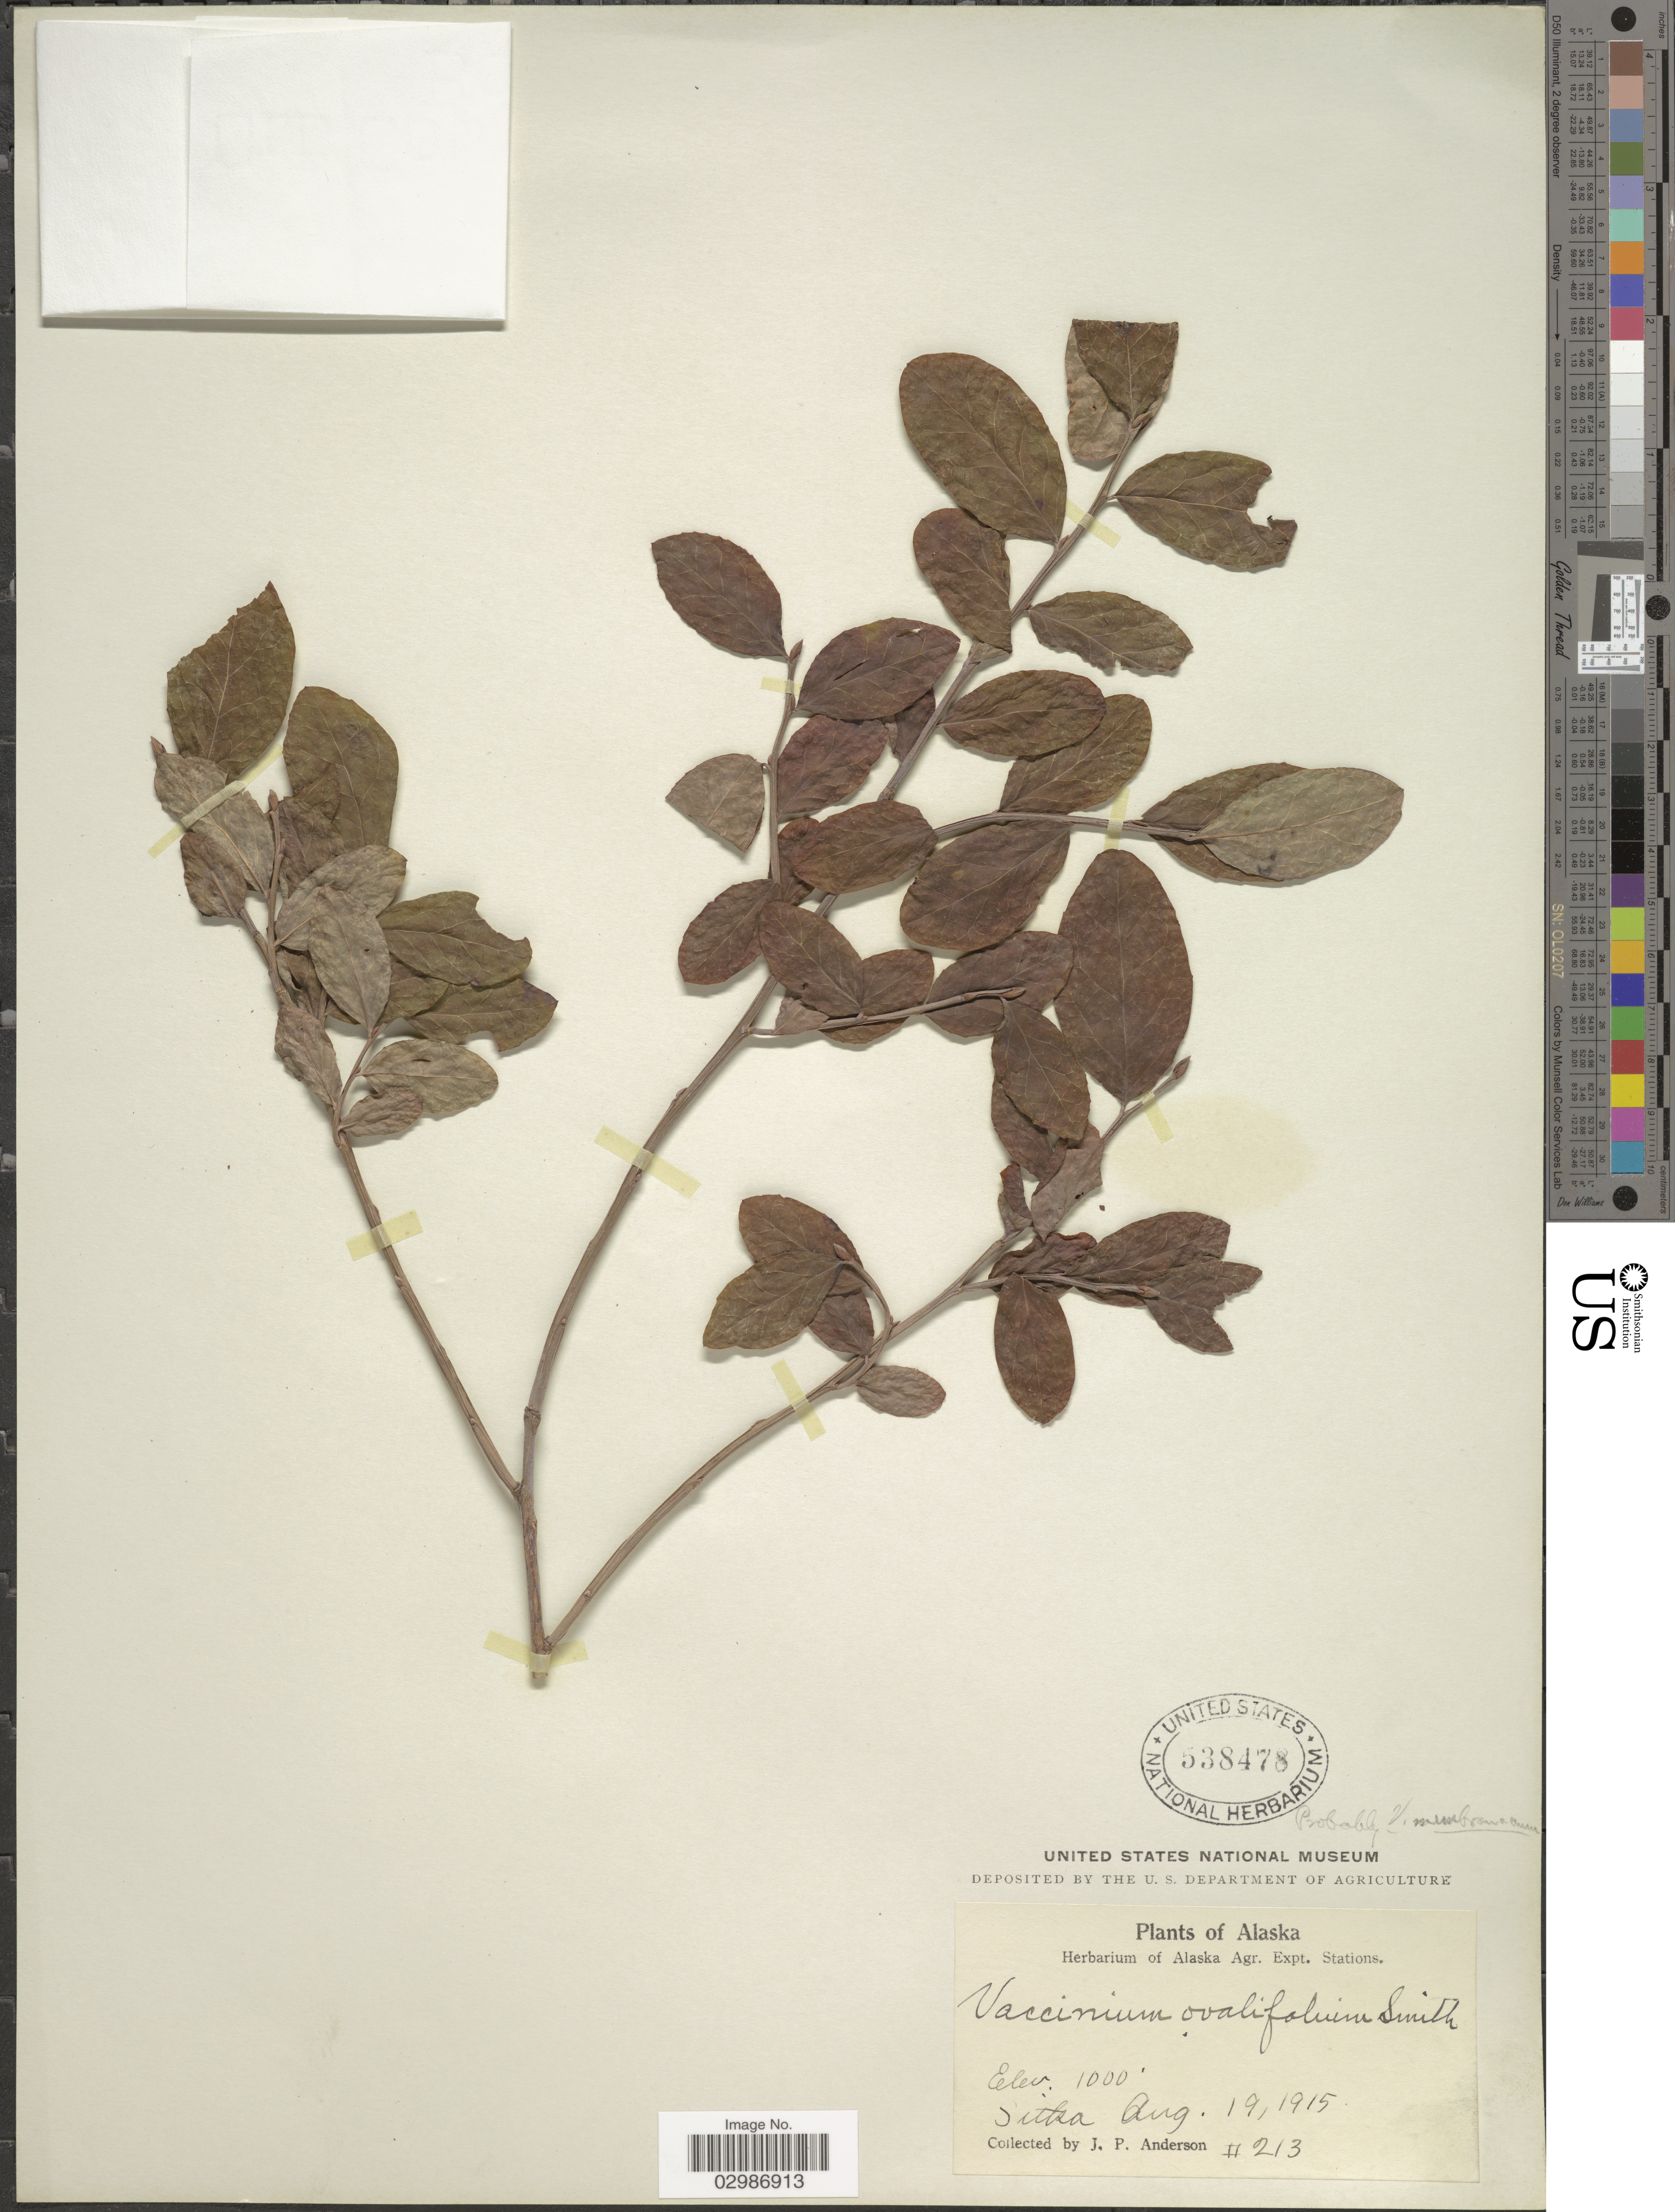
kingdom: Plantae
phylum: Tracheophyta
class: Magnoliopsida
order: Ericales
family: Ericaceae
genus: Vaccinium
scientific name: Vaccinium alaskaense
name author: Howell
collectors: J. P. Anderson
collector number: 213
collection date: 1915-08-19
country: United States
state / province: Alaska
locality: Sitka.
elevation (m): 305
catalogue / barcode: US 538478